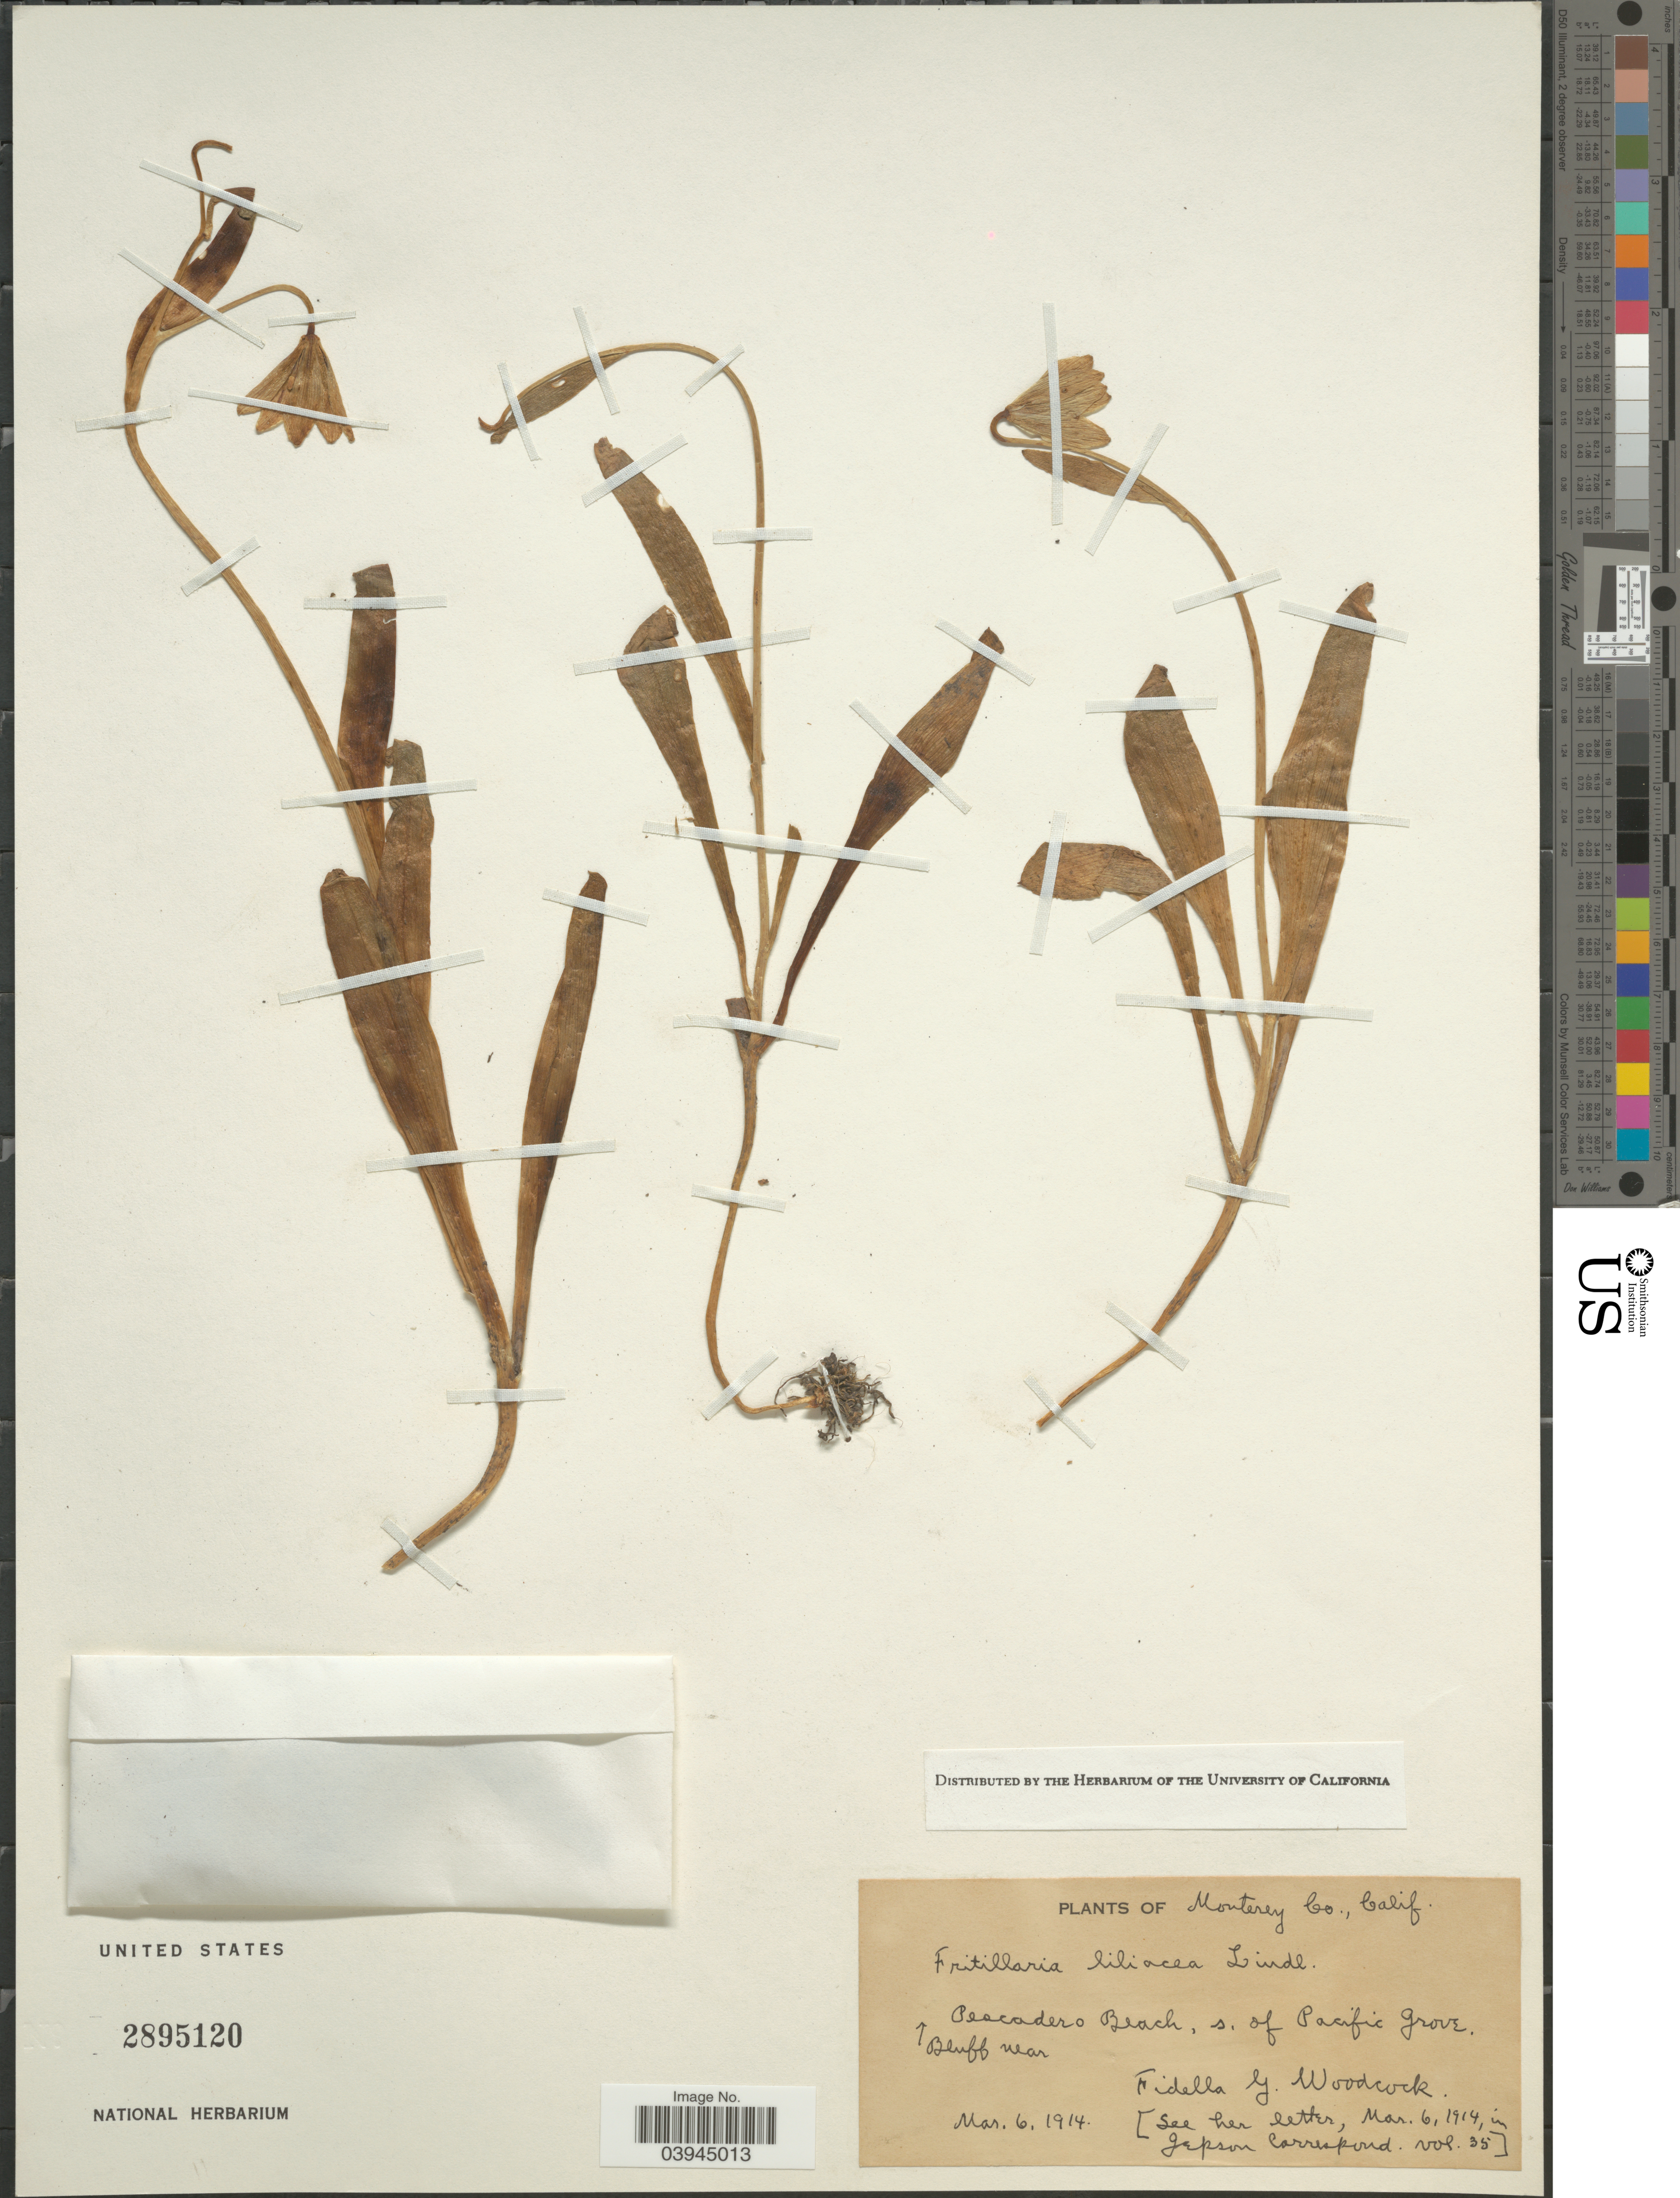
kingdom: Plantae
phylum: Tracheophyta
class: Liliopsida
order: Liliales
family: Liliaceae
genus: Fritillaria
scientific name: Fritillaria liliacea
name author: Lindl.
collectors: F. Woodcock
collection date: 1914-03-06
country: United States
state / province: California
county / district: Monterey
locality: Monterey Co. Bluff near Pescadero Beach, s. of Pacific Grove.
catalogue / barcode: US 2895120